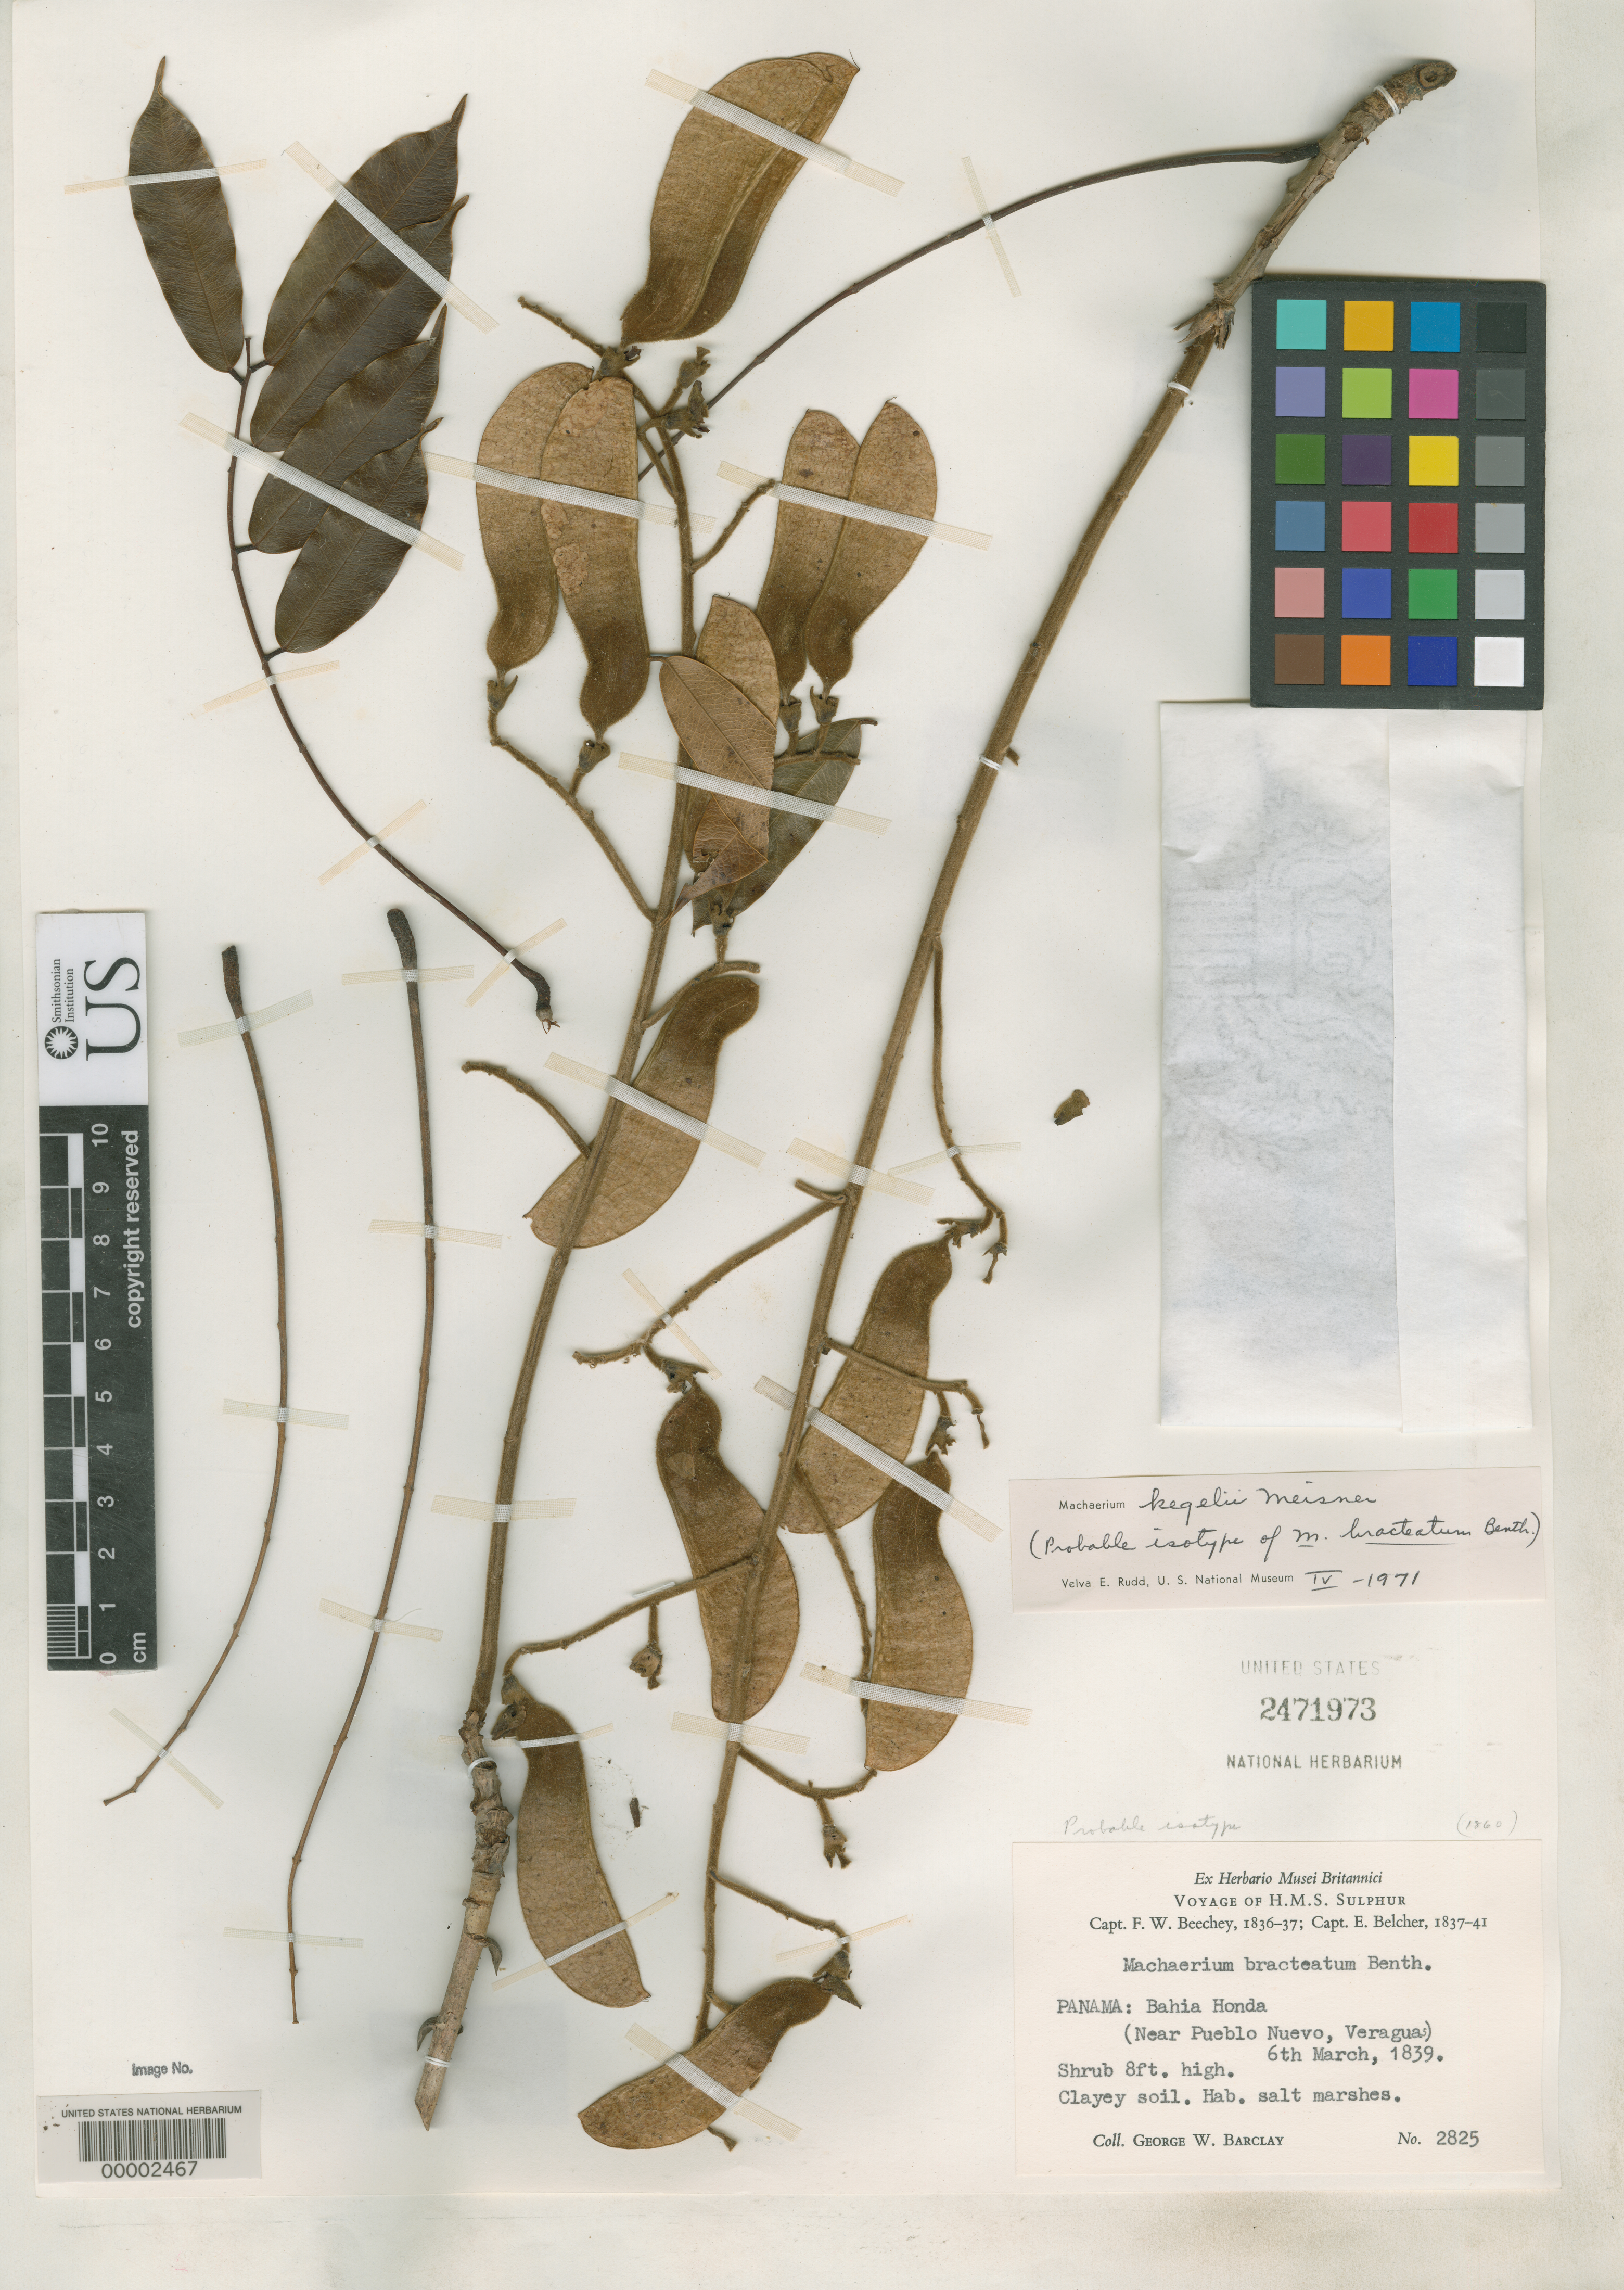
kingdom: Plantae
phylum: Tracheophyta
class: Magnoliopsida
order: Fabales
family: Fabaceae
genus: Machaerium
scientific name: Machaerium bracteatum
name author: Benth.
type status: Type Fragment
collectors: G. W. Barclay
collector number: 2825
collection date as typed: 06 Mar 1839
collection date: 1839-03-06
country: Panama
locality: NW of Boquete towards Parque Nacional Volcan Baru.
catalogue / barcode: US 2471973